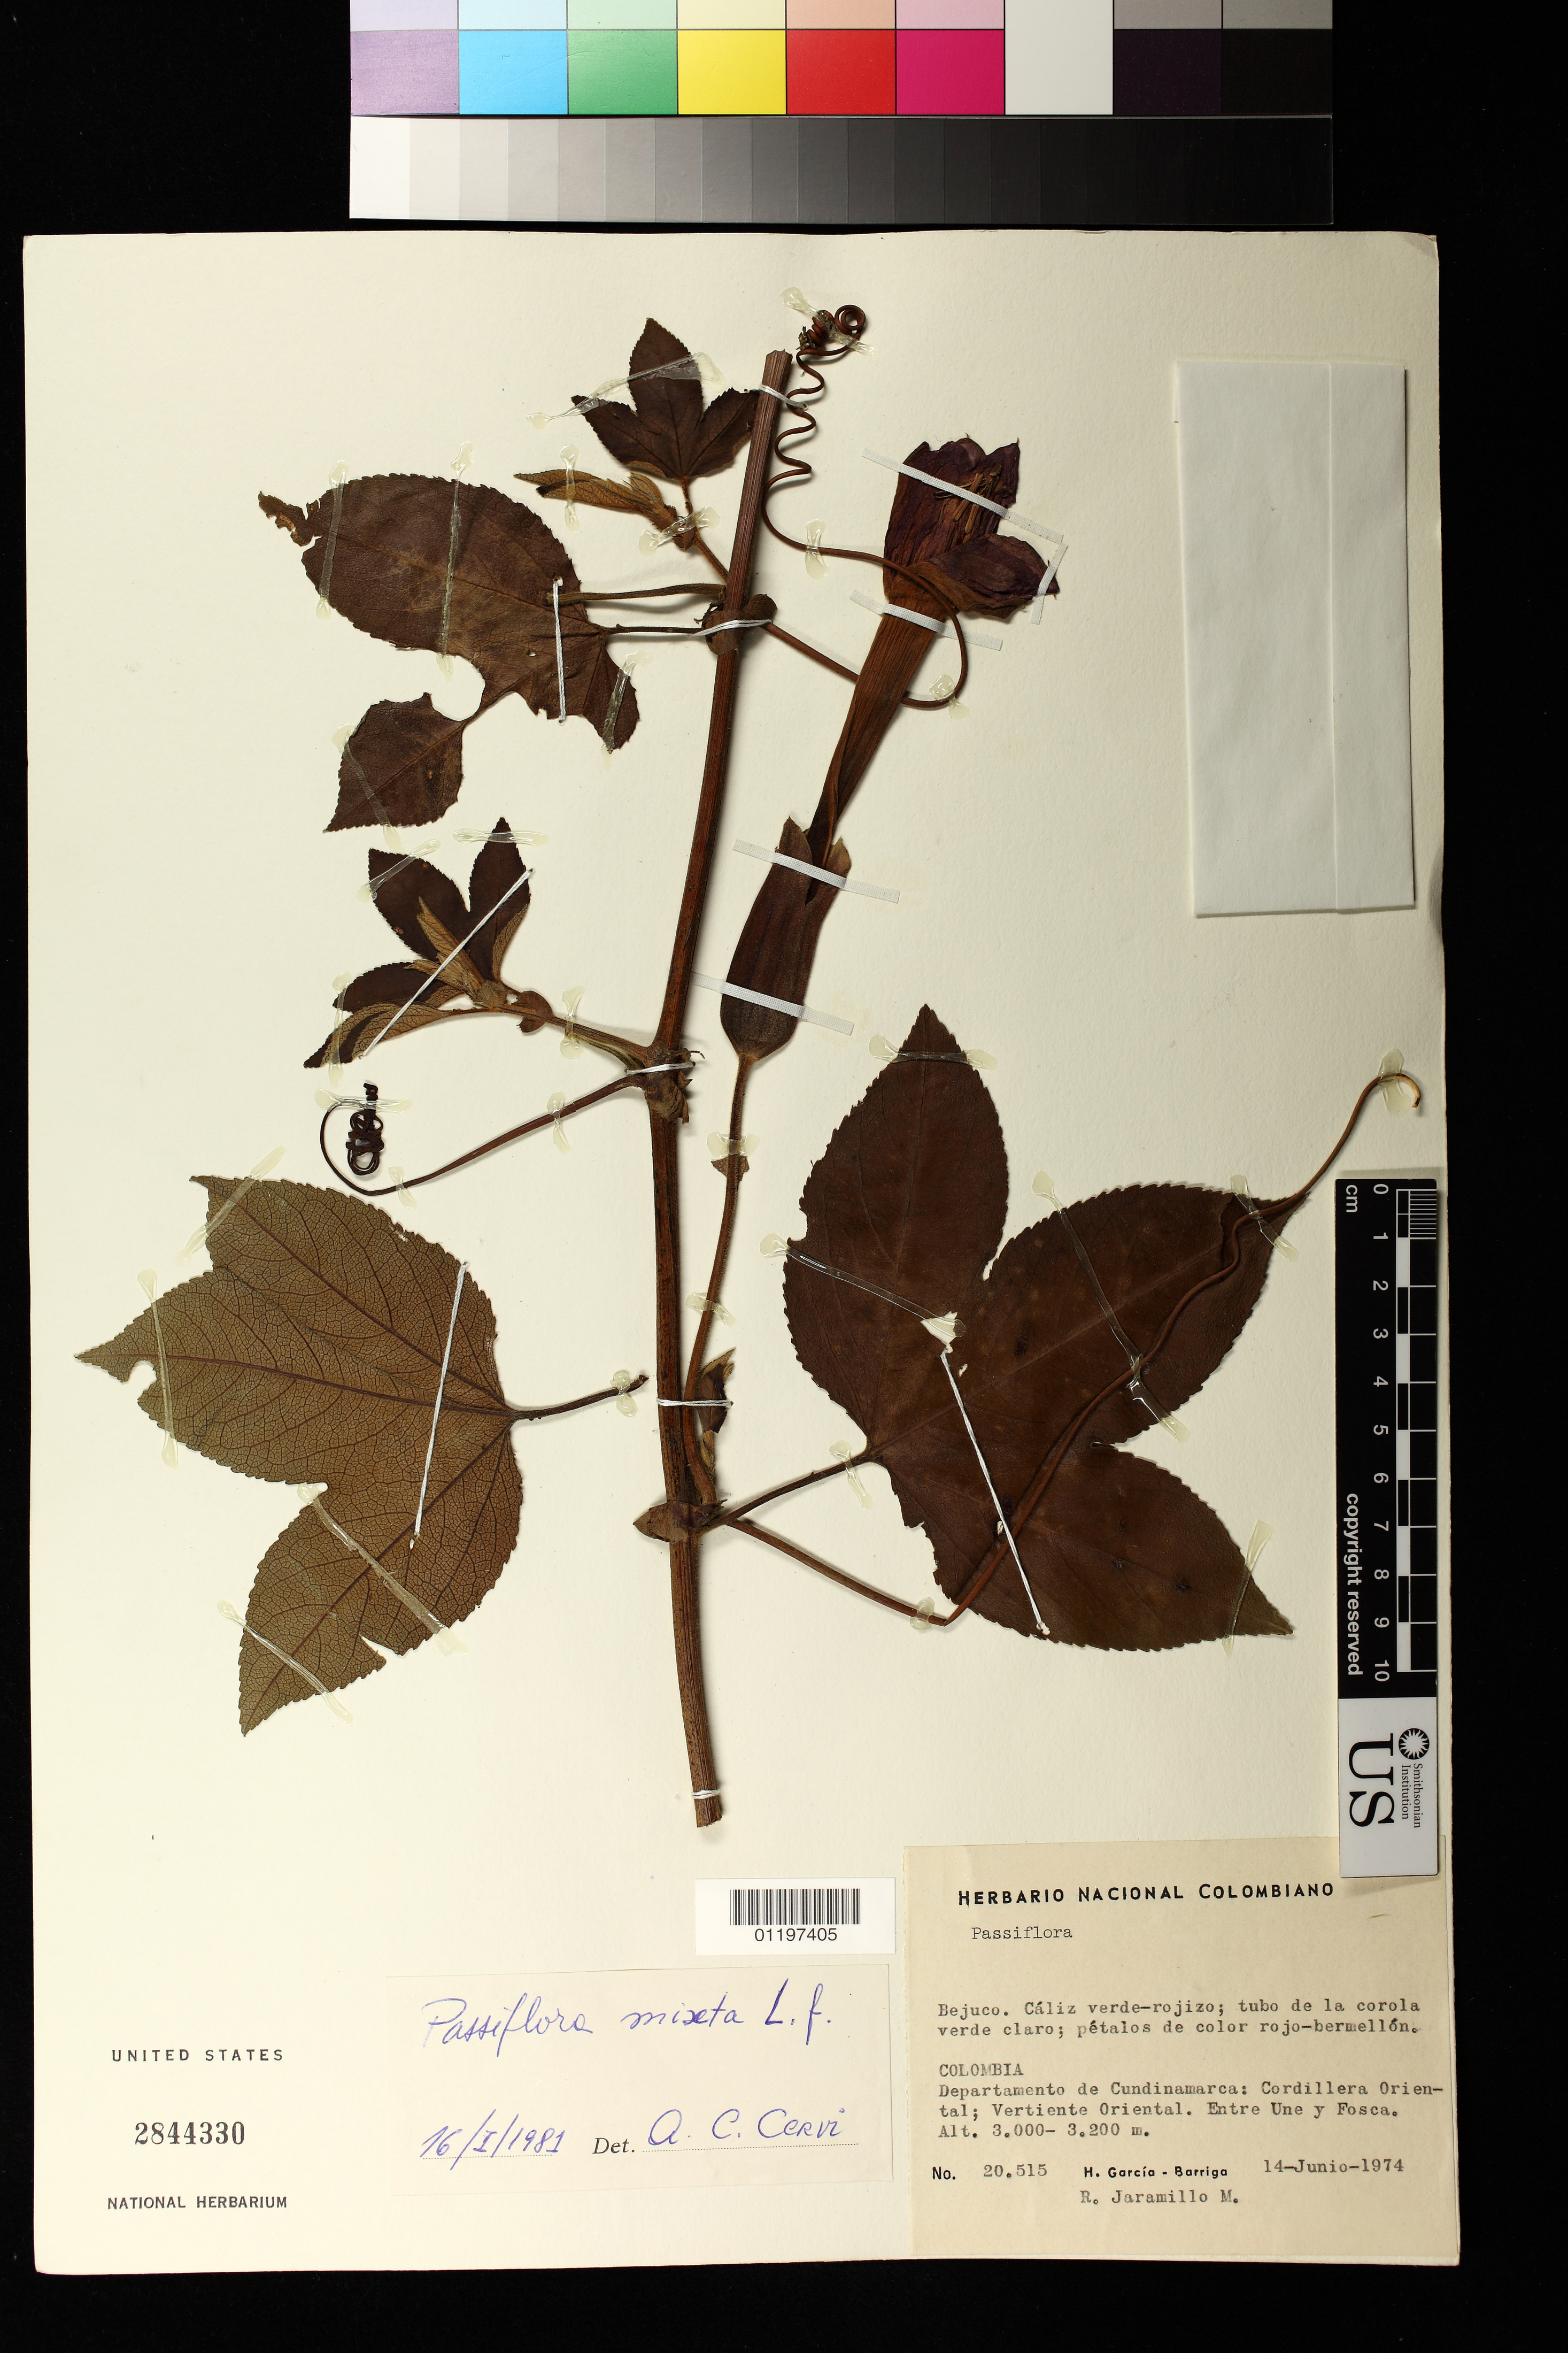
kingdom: Plantae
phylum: Tracheophyta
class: Magnoliopsida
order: Malpighiales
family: Passifloraceae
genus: Passiflora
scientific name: Passiflora mixta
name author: L. f.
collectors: H. Garcia & R. Jaramillo M.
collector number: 20515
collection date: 1974-06-14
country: Colombia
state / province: Cundinamarca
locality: Cordillera Oriental; Vertiente Oriental. Entre Une y Fosca.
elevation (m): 3000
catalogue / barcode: US 2844330